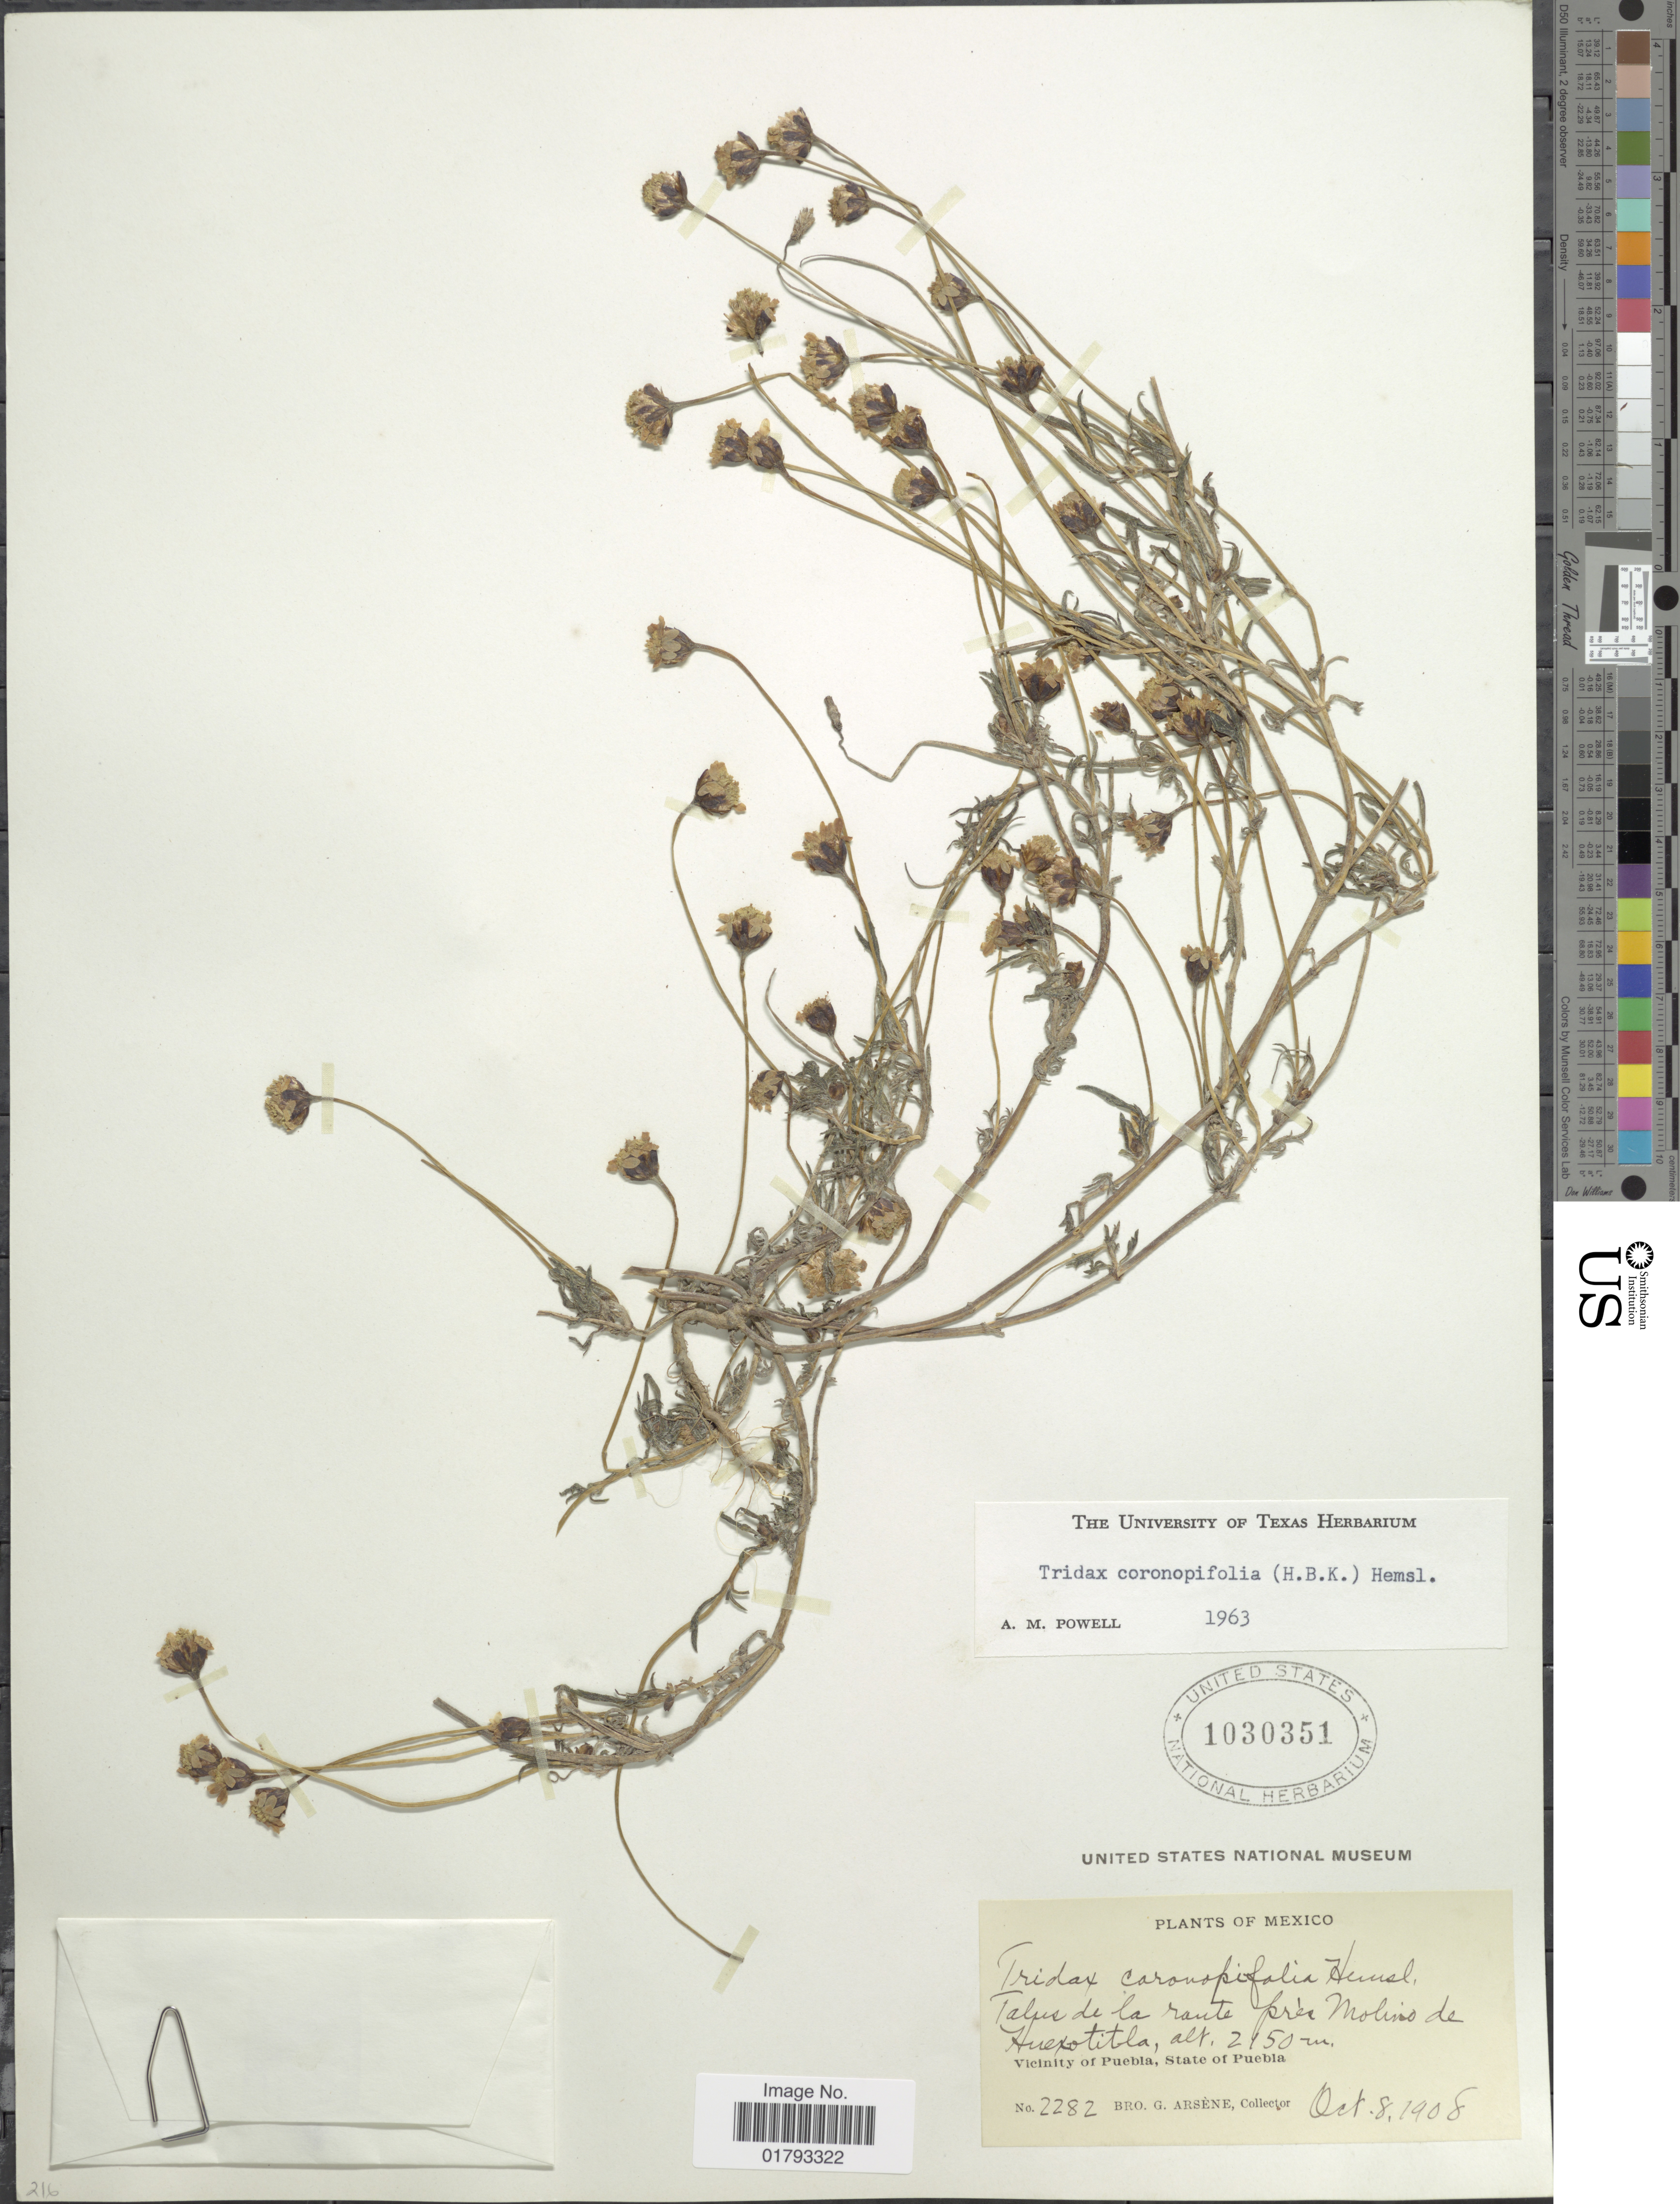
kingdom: Plantae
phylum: Tracheophyta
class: Magnoliopsida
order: Asterales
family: Asteraceae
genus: Tridax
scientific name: Tridax coronopifolia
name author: (Kunth) Hemsl.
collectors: Bro. G. Arsène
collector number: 2282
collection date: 1908-10-08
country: Mexico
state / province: Puebla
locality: Talus de la route pres Molino de Huexotitla, Vicinity of Puebla.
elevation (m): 2150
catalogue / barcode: US 1030351